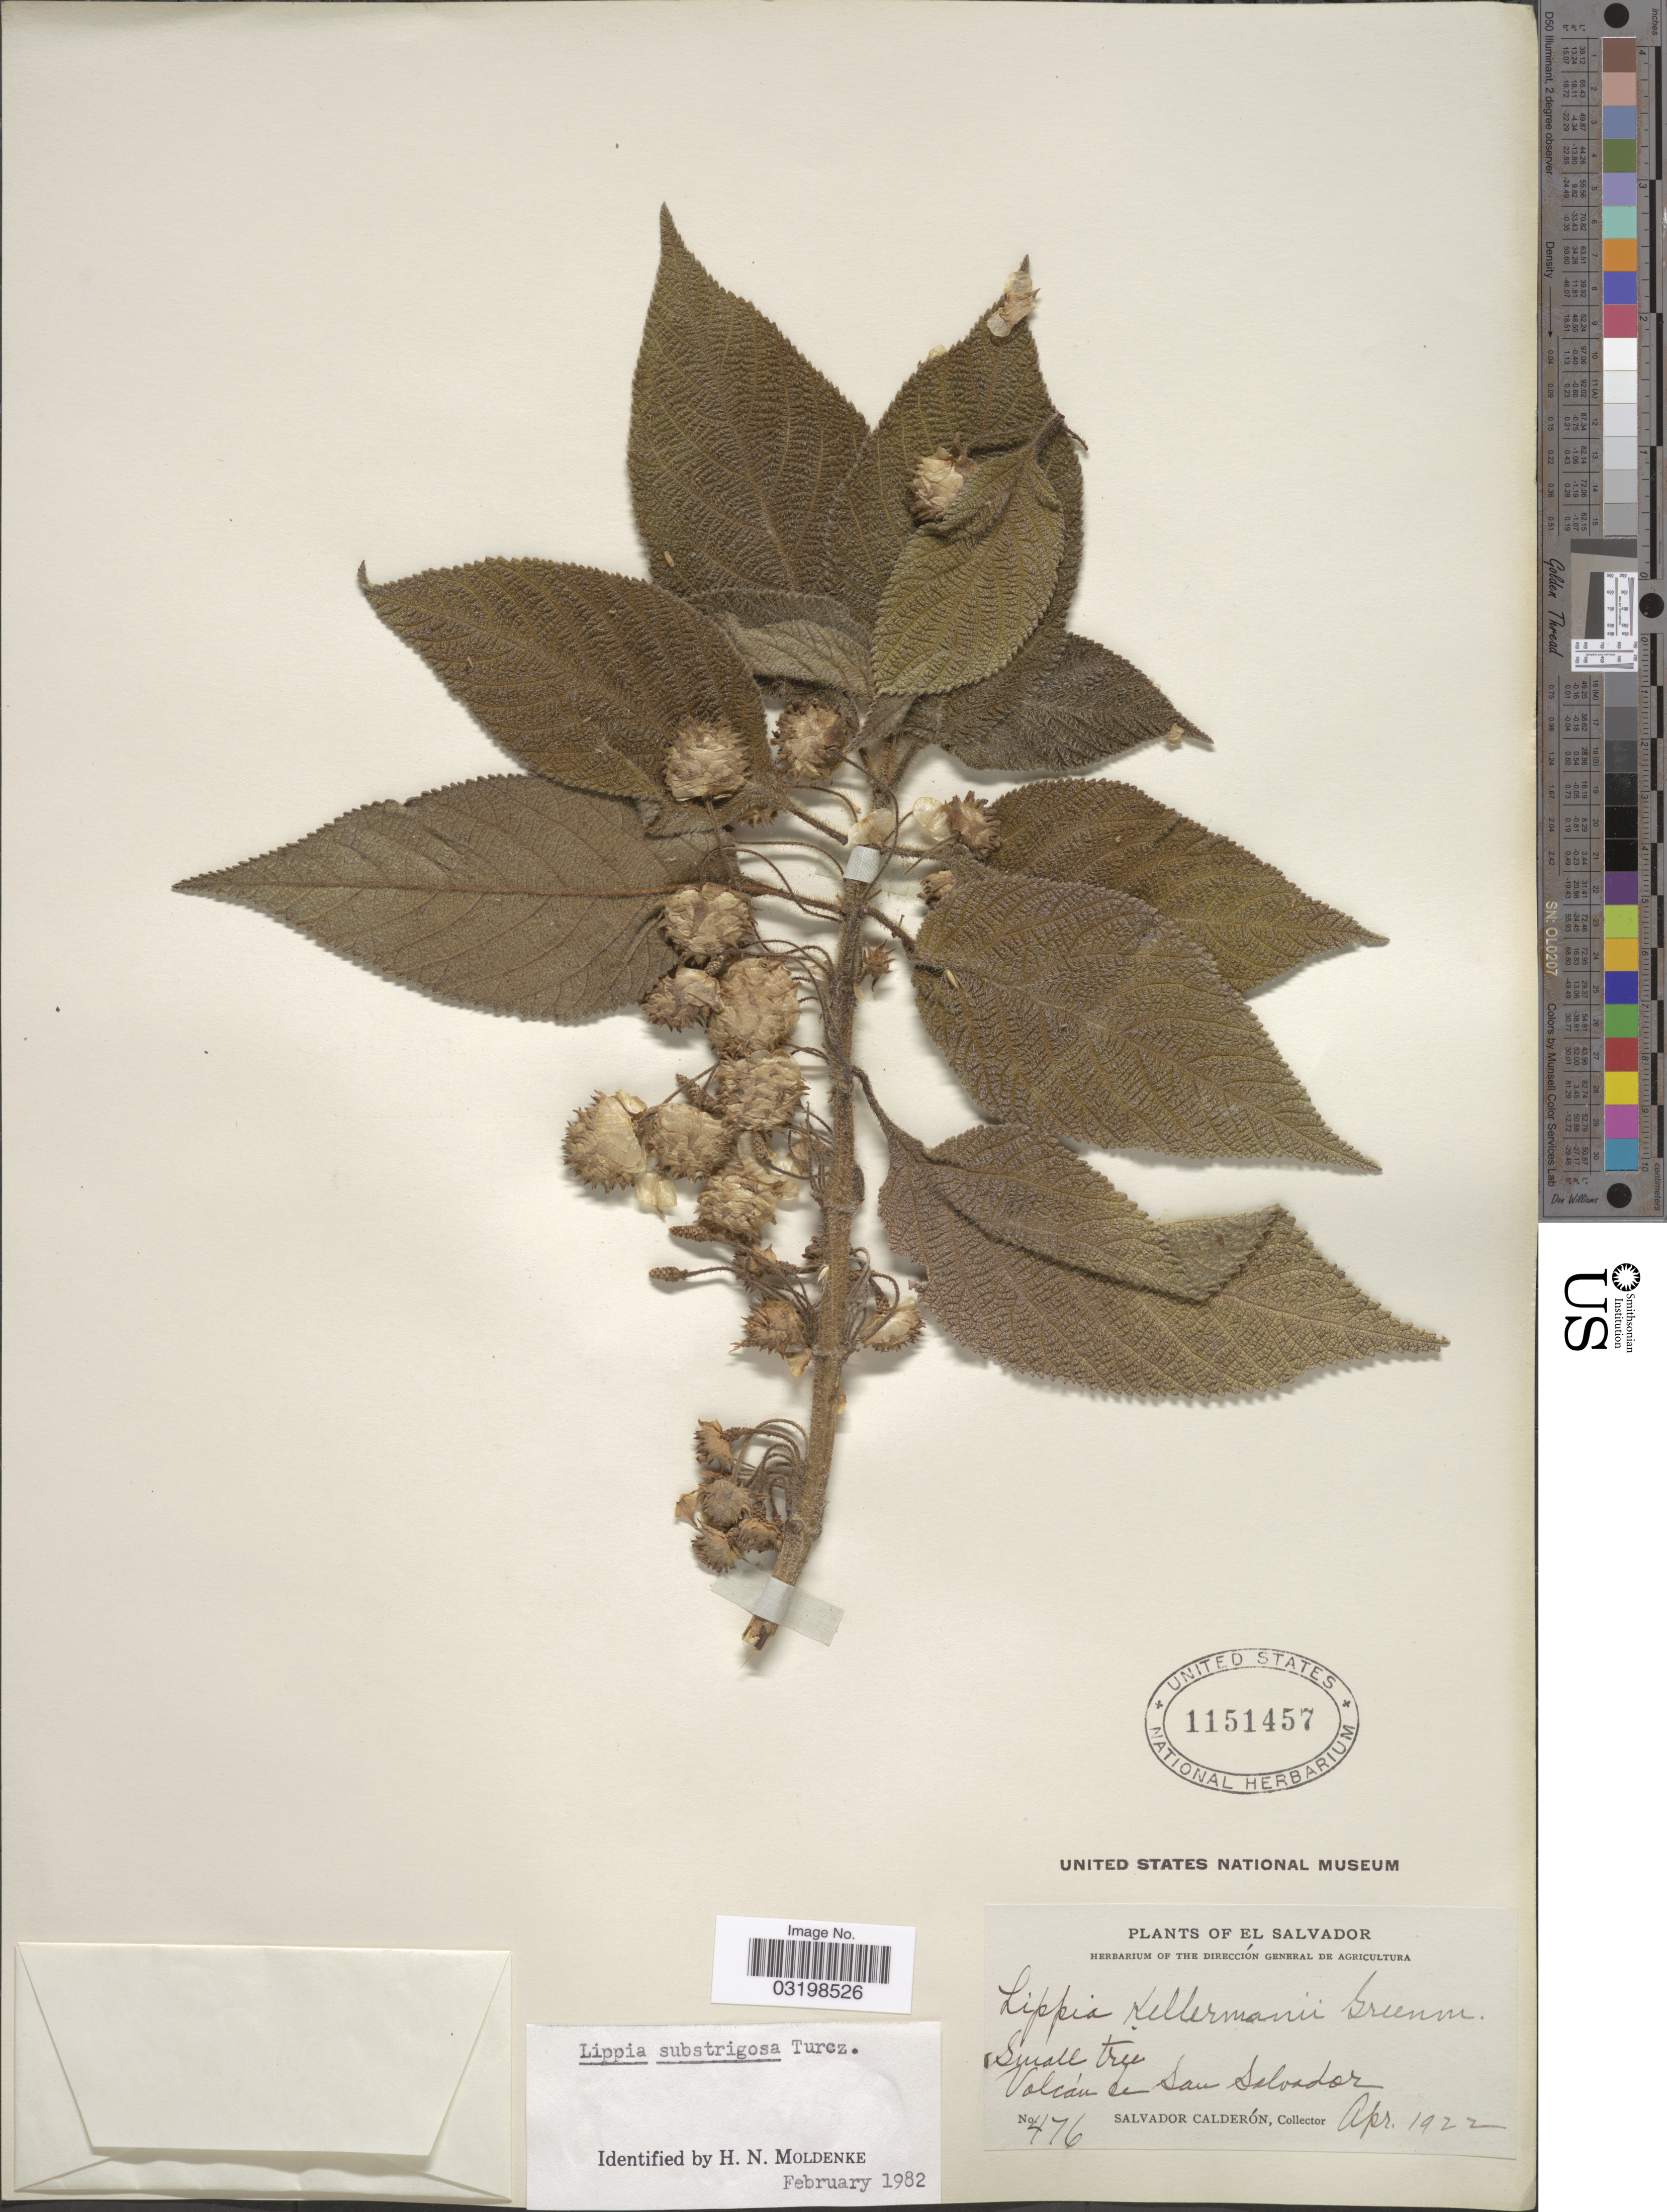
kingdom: Plantae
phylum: Tracheophyta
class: Magnoliopsida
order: Lamiales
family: Verbenaceae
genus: Lippia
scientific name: Lippia umbellata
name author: Cav.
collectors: S. Calderón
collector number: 476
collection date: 1922-04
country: El Salvador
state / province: San Salvador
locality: Volcán de San Salvador.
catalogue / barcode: US 1151457